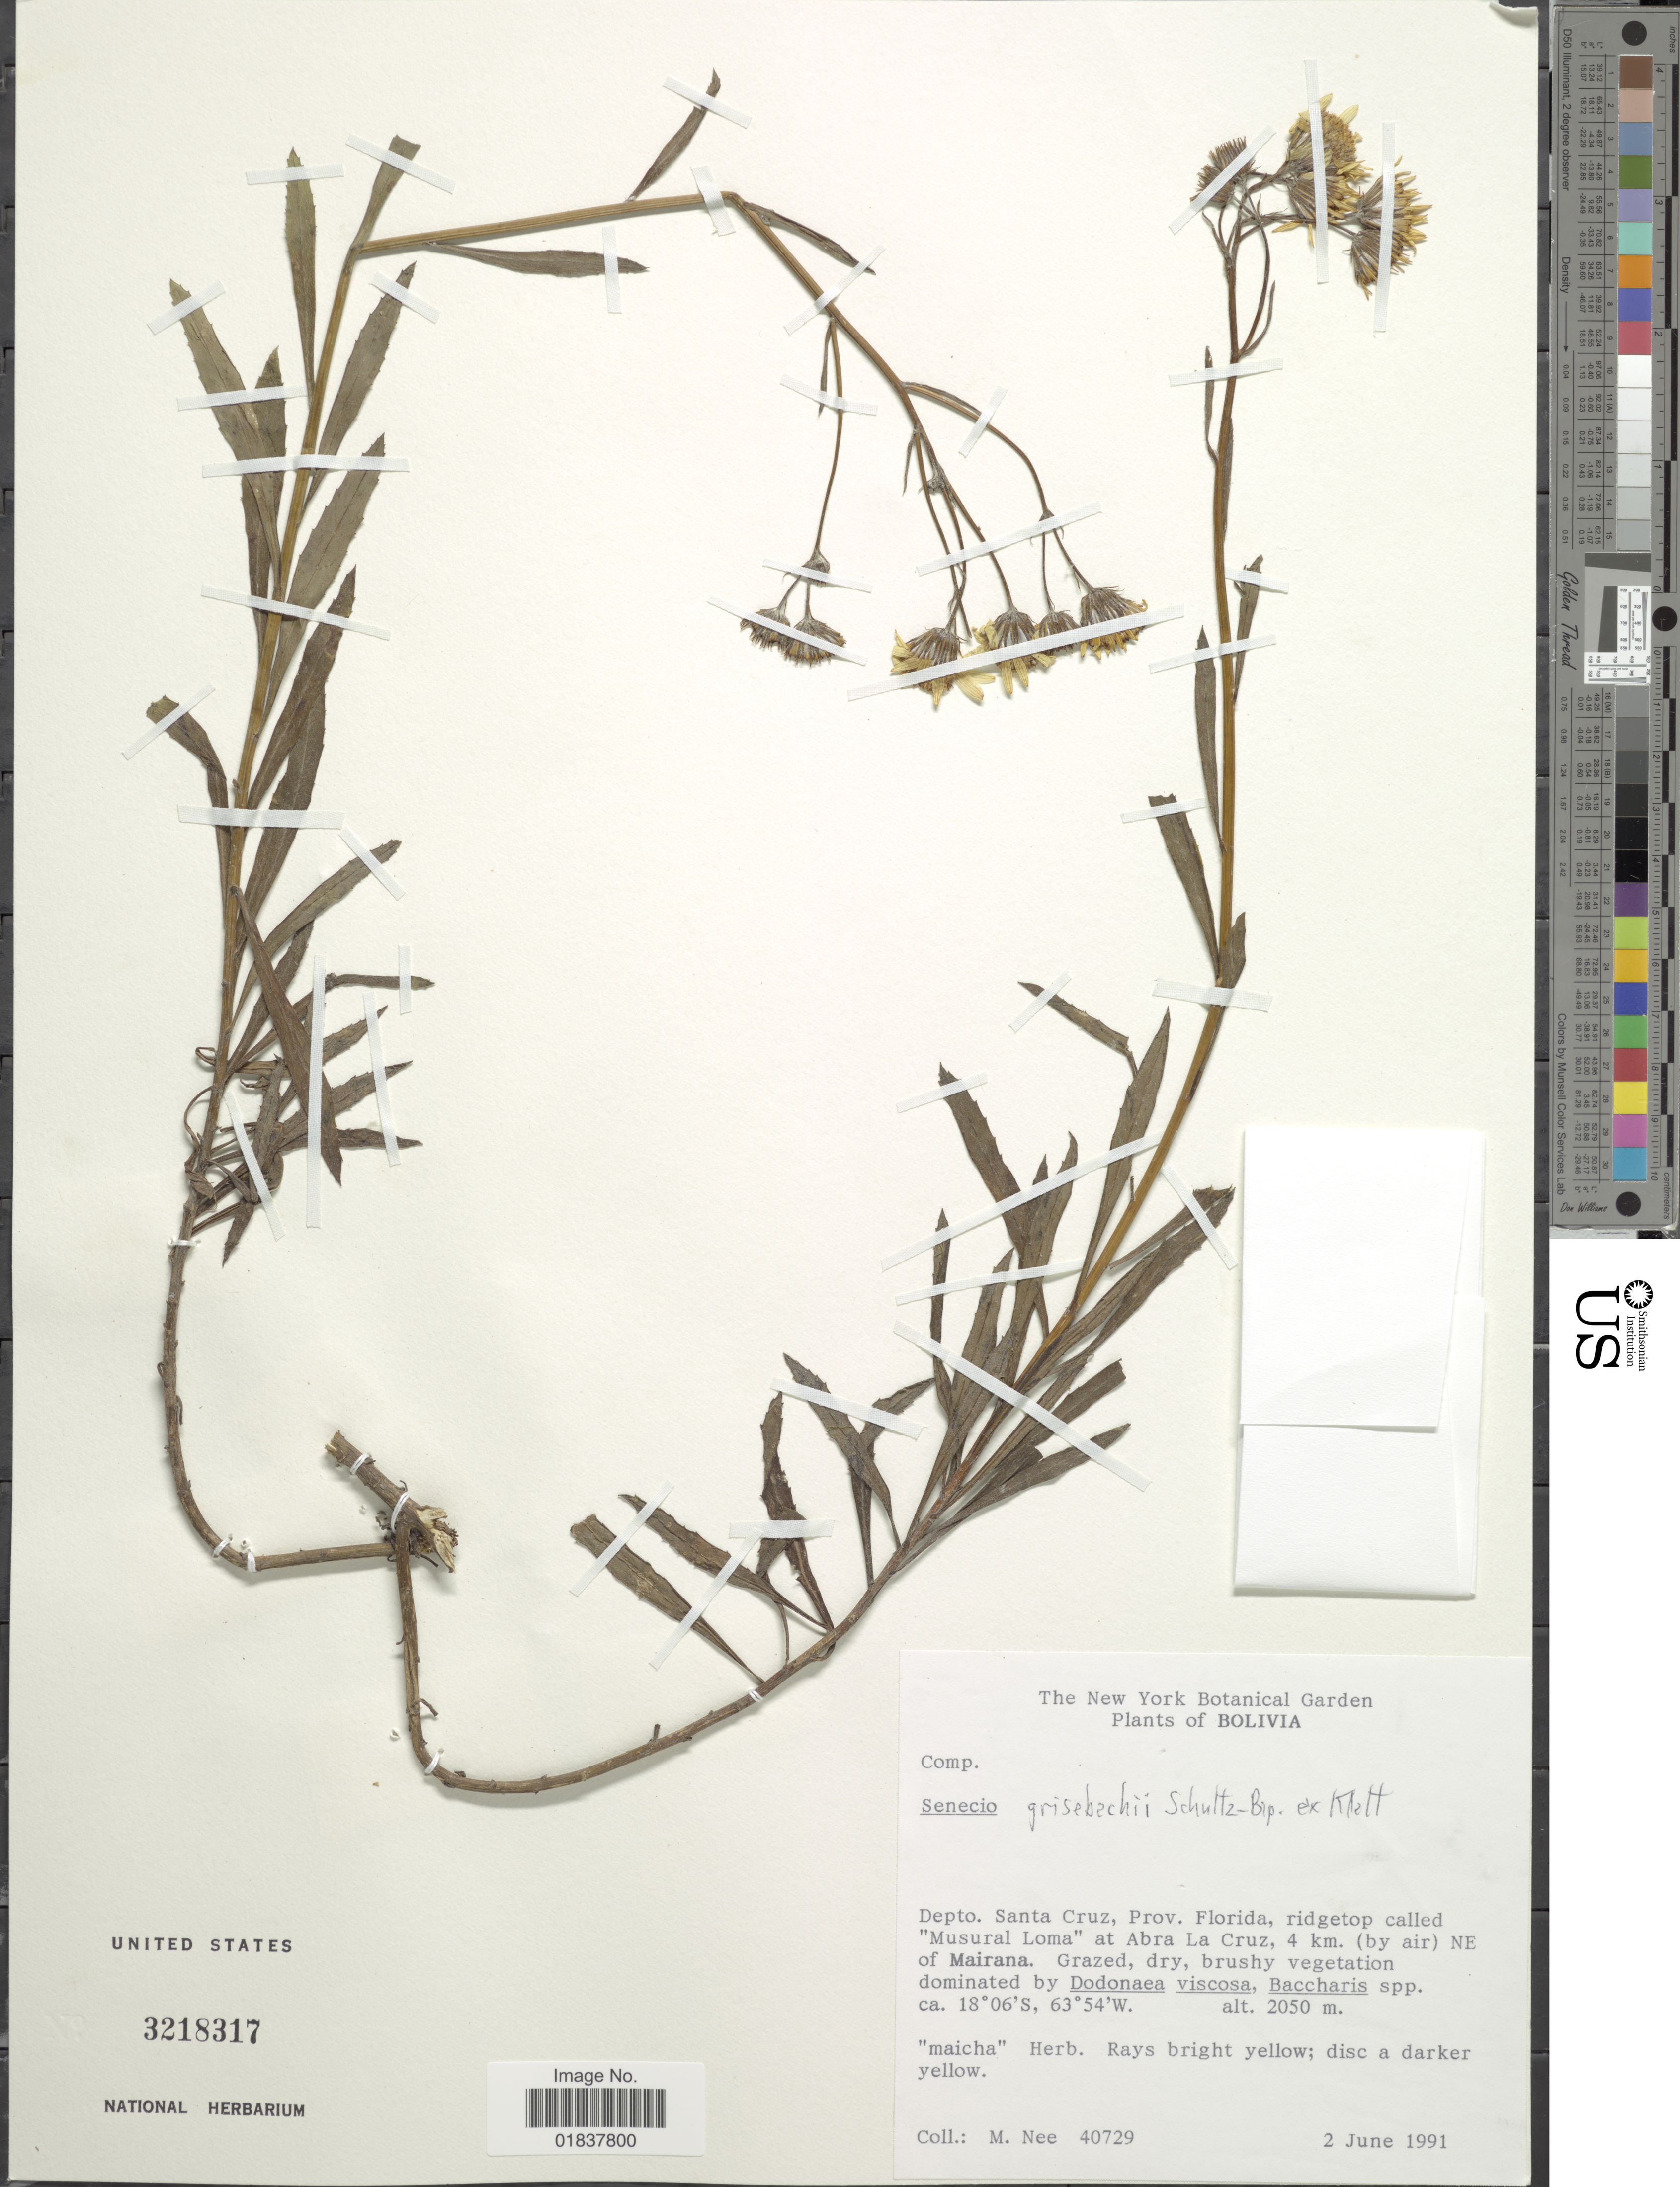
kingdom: Plantae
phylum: Tracheophyta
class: Magnoliopsida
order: Asterales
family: Asteraceae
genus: Senecio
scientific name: Senecio grisebachii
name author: Baker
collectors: M. Nee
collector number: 40729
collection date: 1991-06-02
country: Bolivia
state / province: Santa Cruz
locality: Prov. Florida, ridgetop calles Musural Loma at Abra La Cruz, 4 km (by air) NE of Mairana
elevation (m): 2050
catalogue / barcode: US 3218317